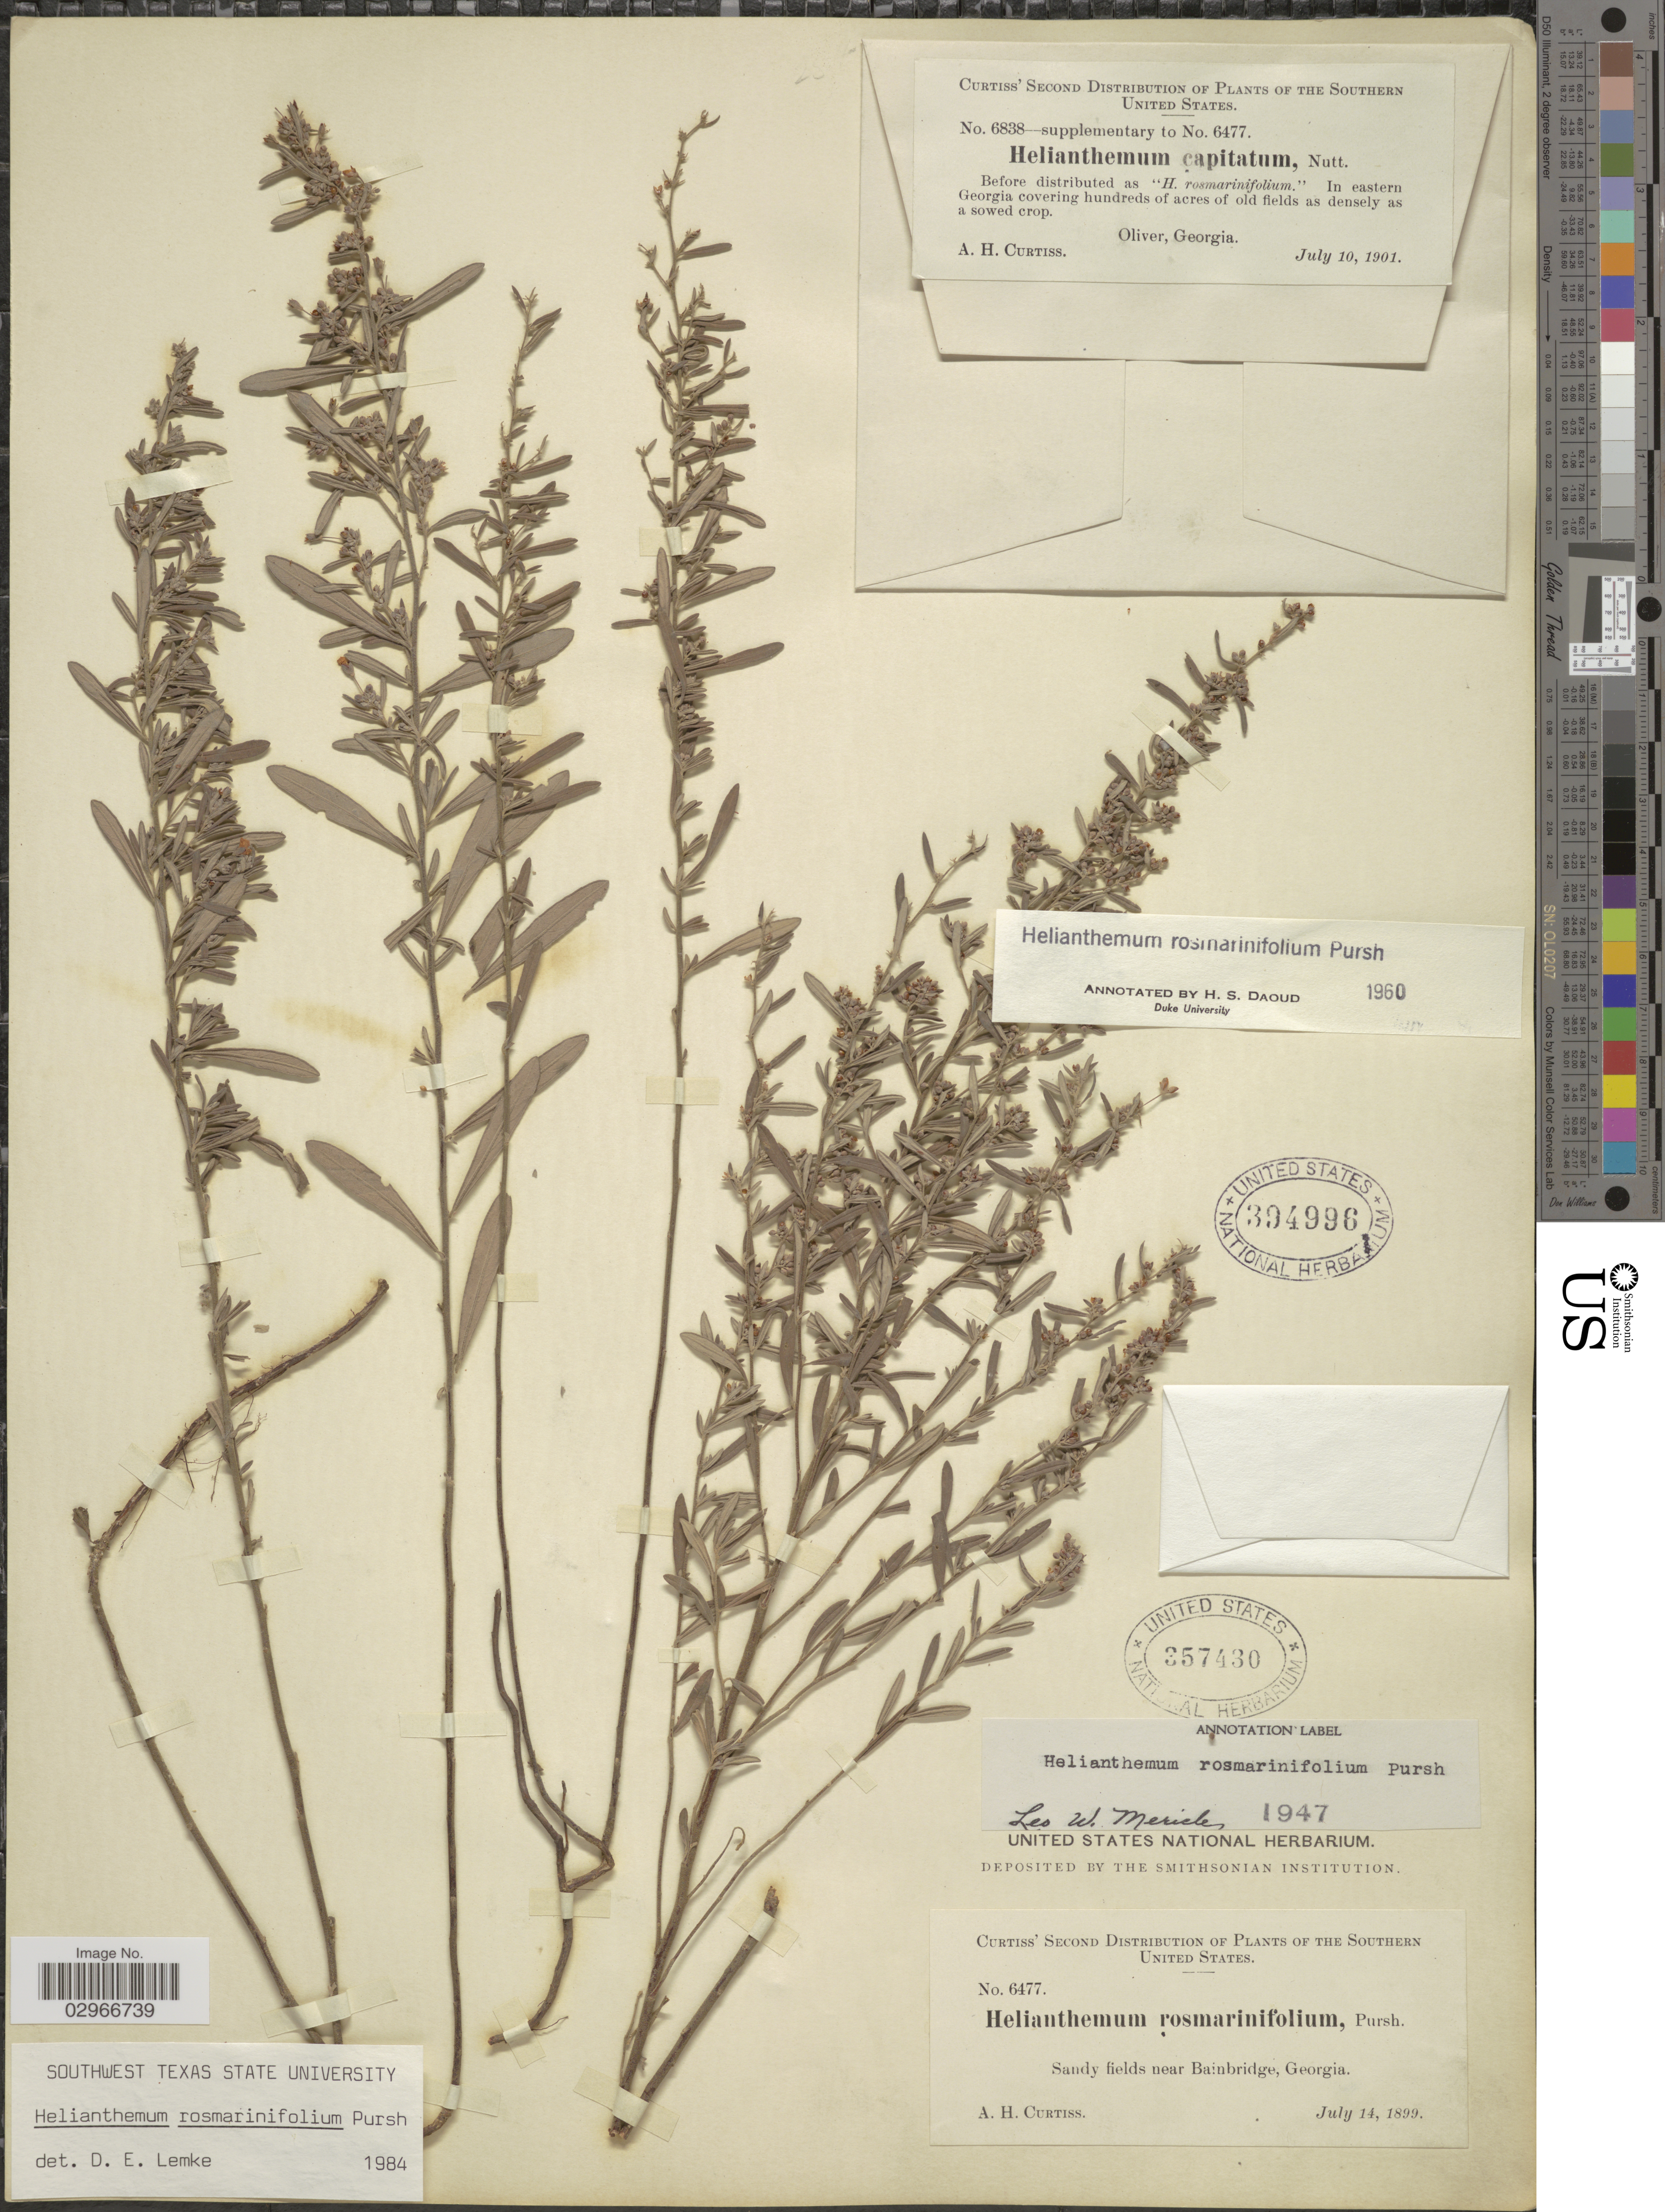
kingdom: Plantae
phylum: Tracheophyta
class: Magnoliopsida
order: Malvales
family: Cistaceae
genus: Helianthemum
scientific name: Helianthemum rosmarinifolium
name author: Pursh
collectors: A. H. Curtiss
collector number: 6838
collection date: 1901-07-10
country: United States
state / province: Georgia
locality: The Southern United States, Oliver.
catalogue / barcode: US 394996-2